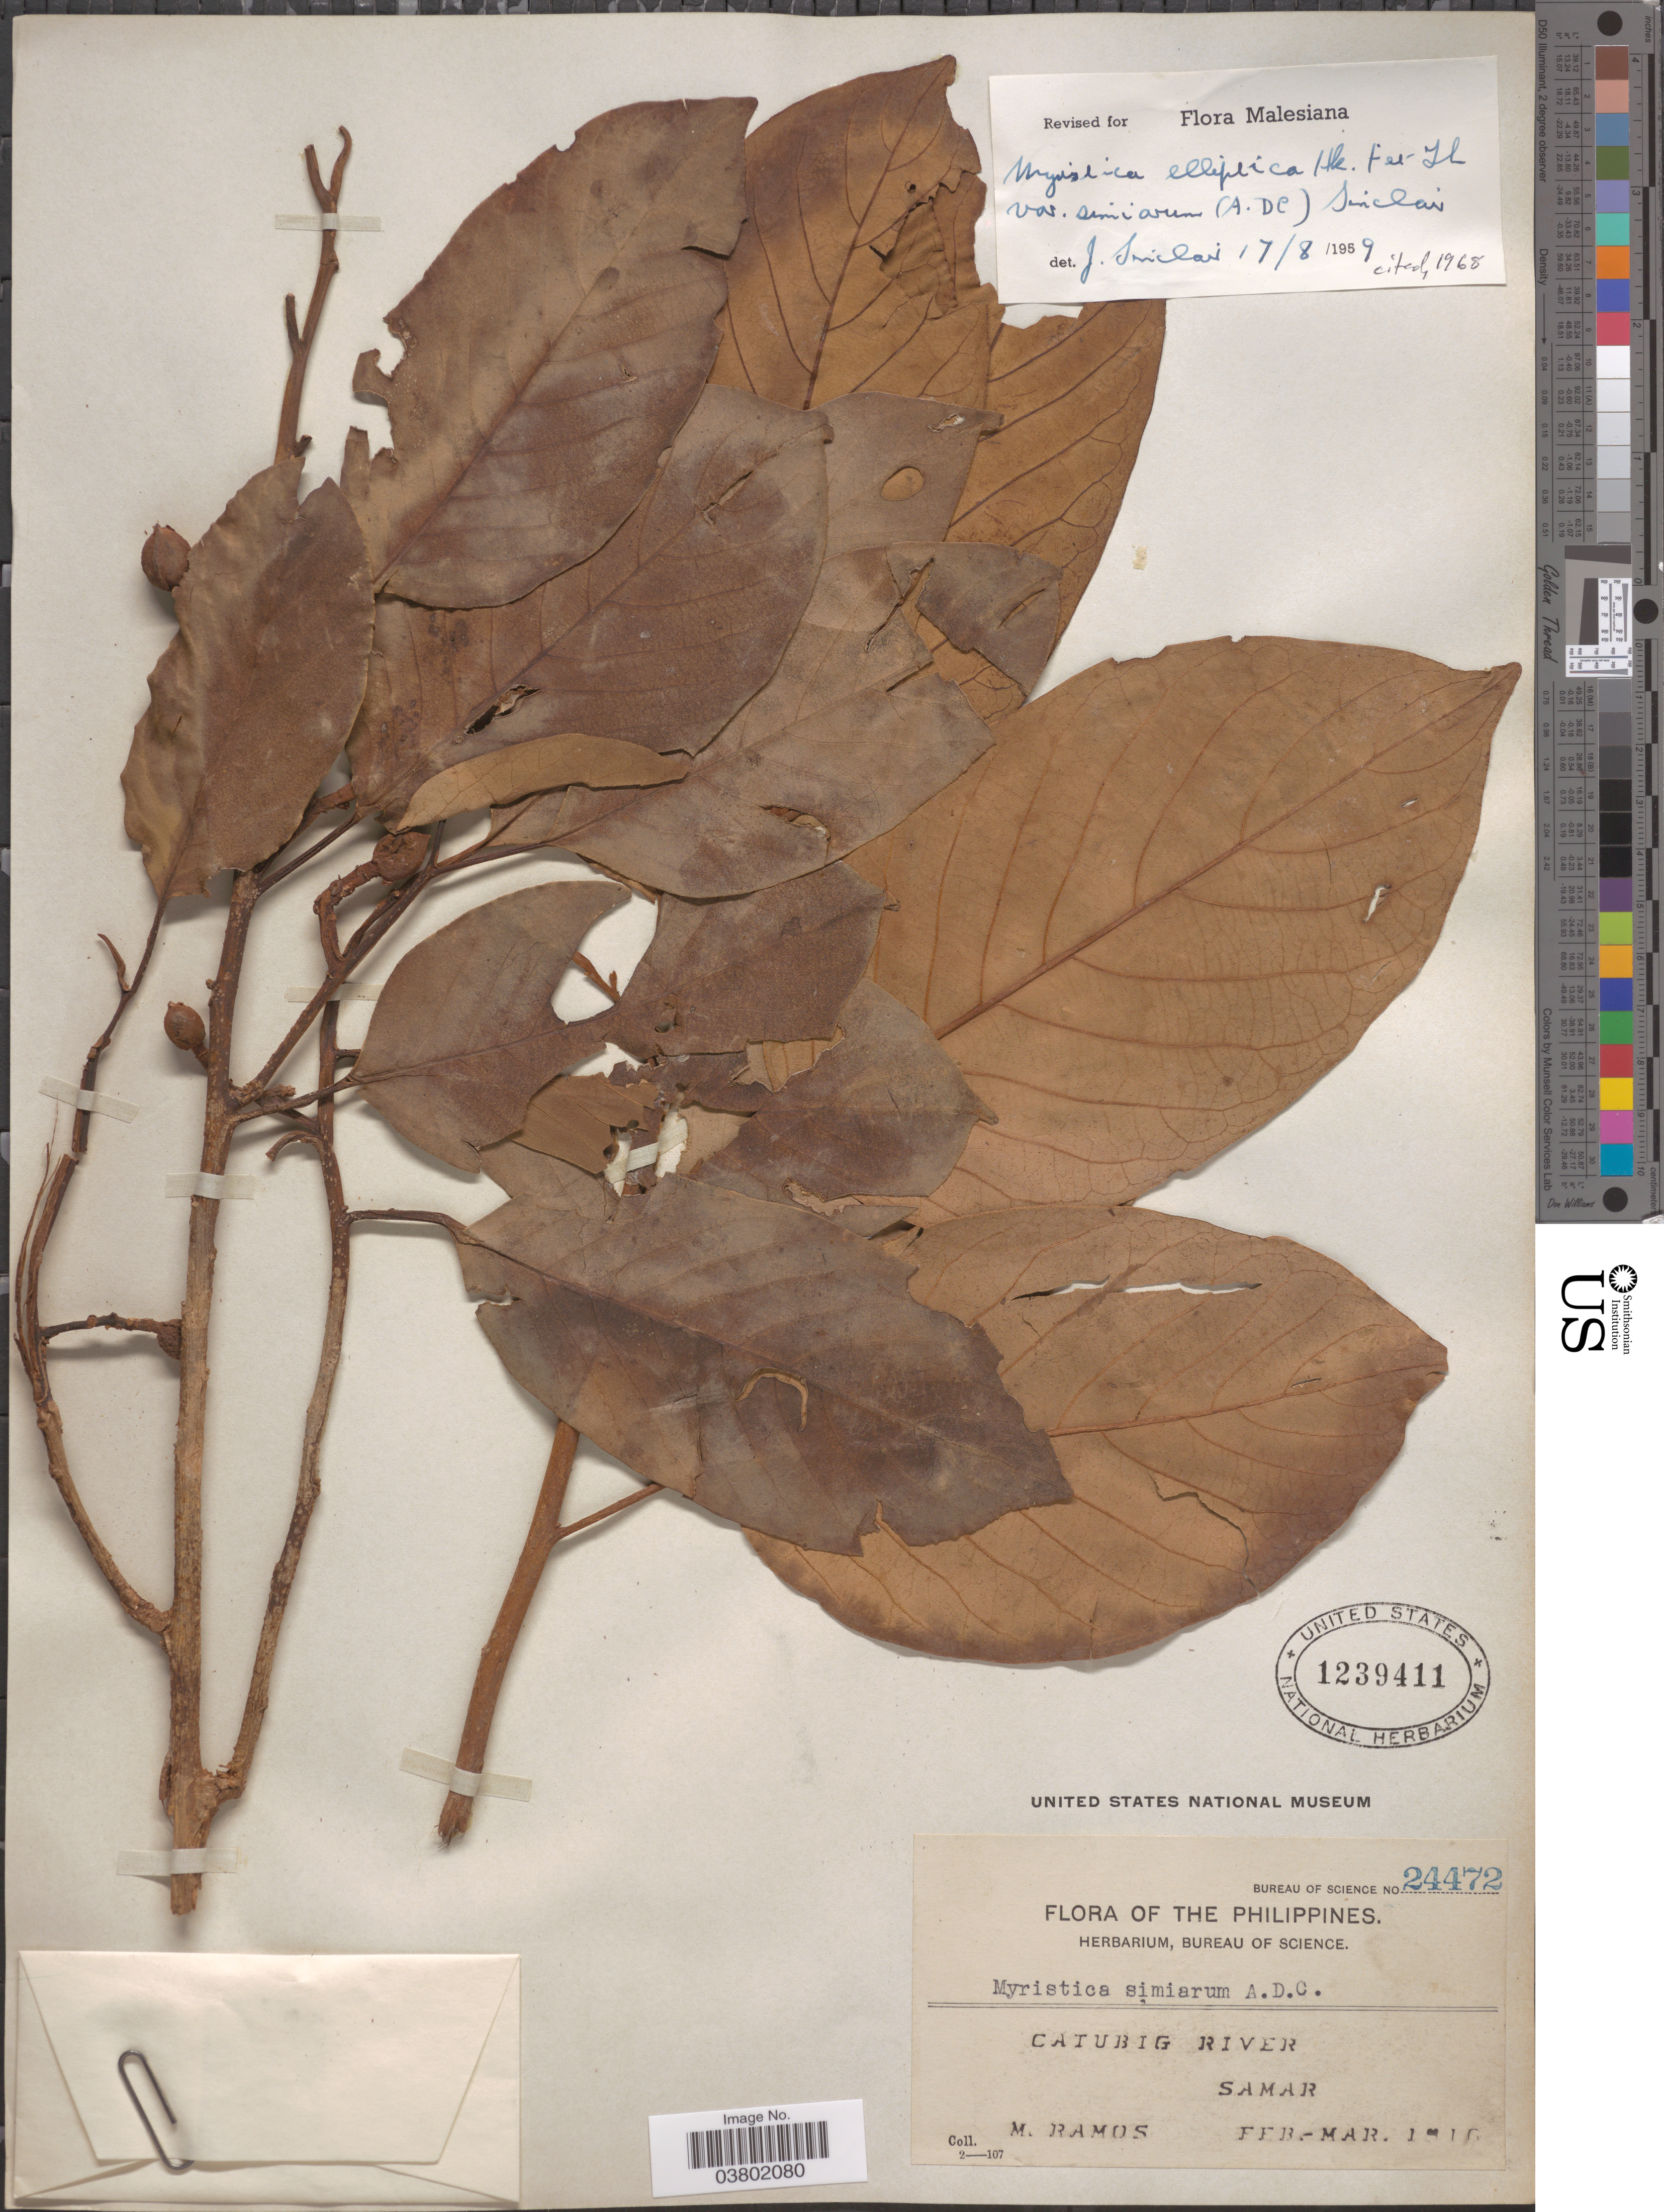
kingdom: Plantae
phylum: Tracheophyta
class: Magnoliopsida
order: Magnoliales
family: Myristicaceae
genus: Myristica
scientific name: Myristica elliptica var. simiarum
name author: (A. DC.) J. Sinclair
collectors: M. Ramos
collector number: Bureau of Science 24472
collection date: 1916-02/1916-03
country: Philippines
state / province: Eastern Visayas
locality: Catubig River, Samar.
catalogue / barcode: US 1239411